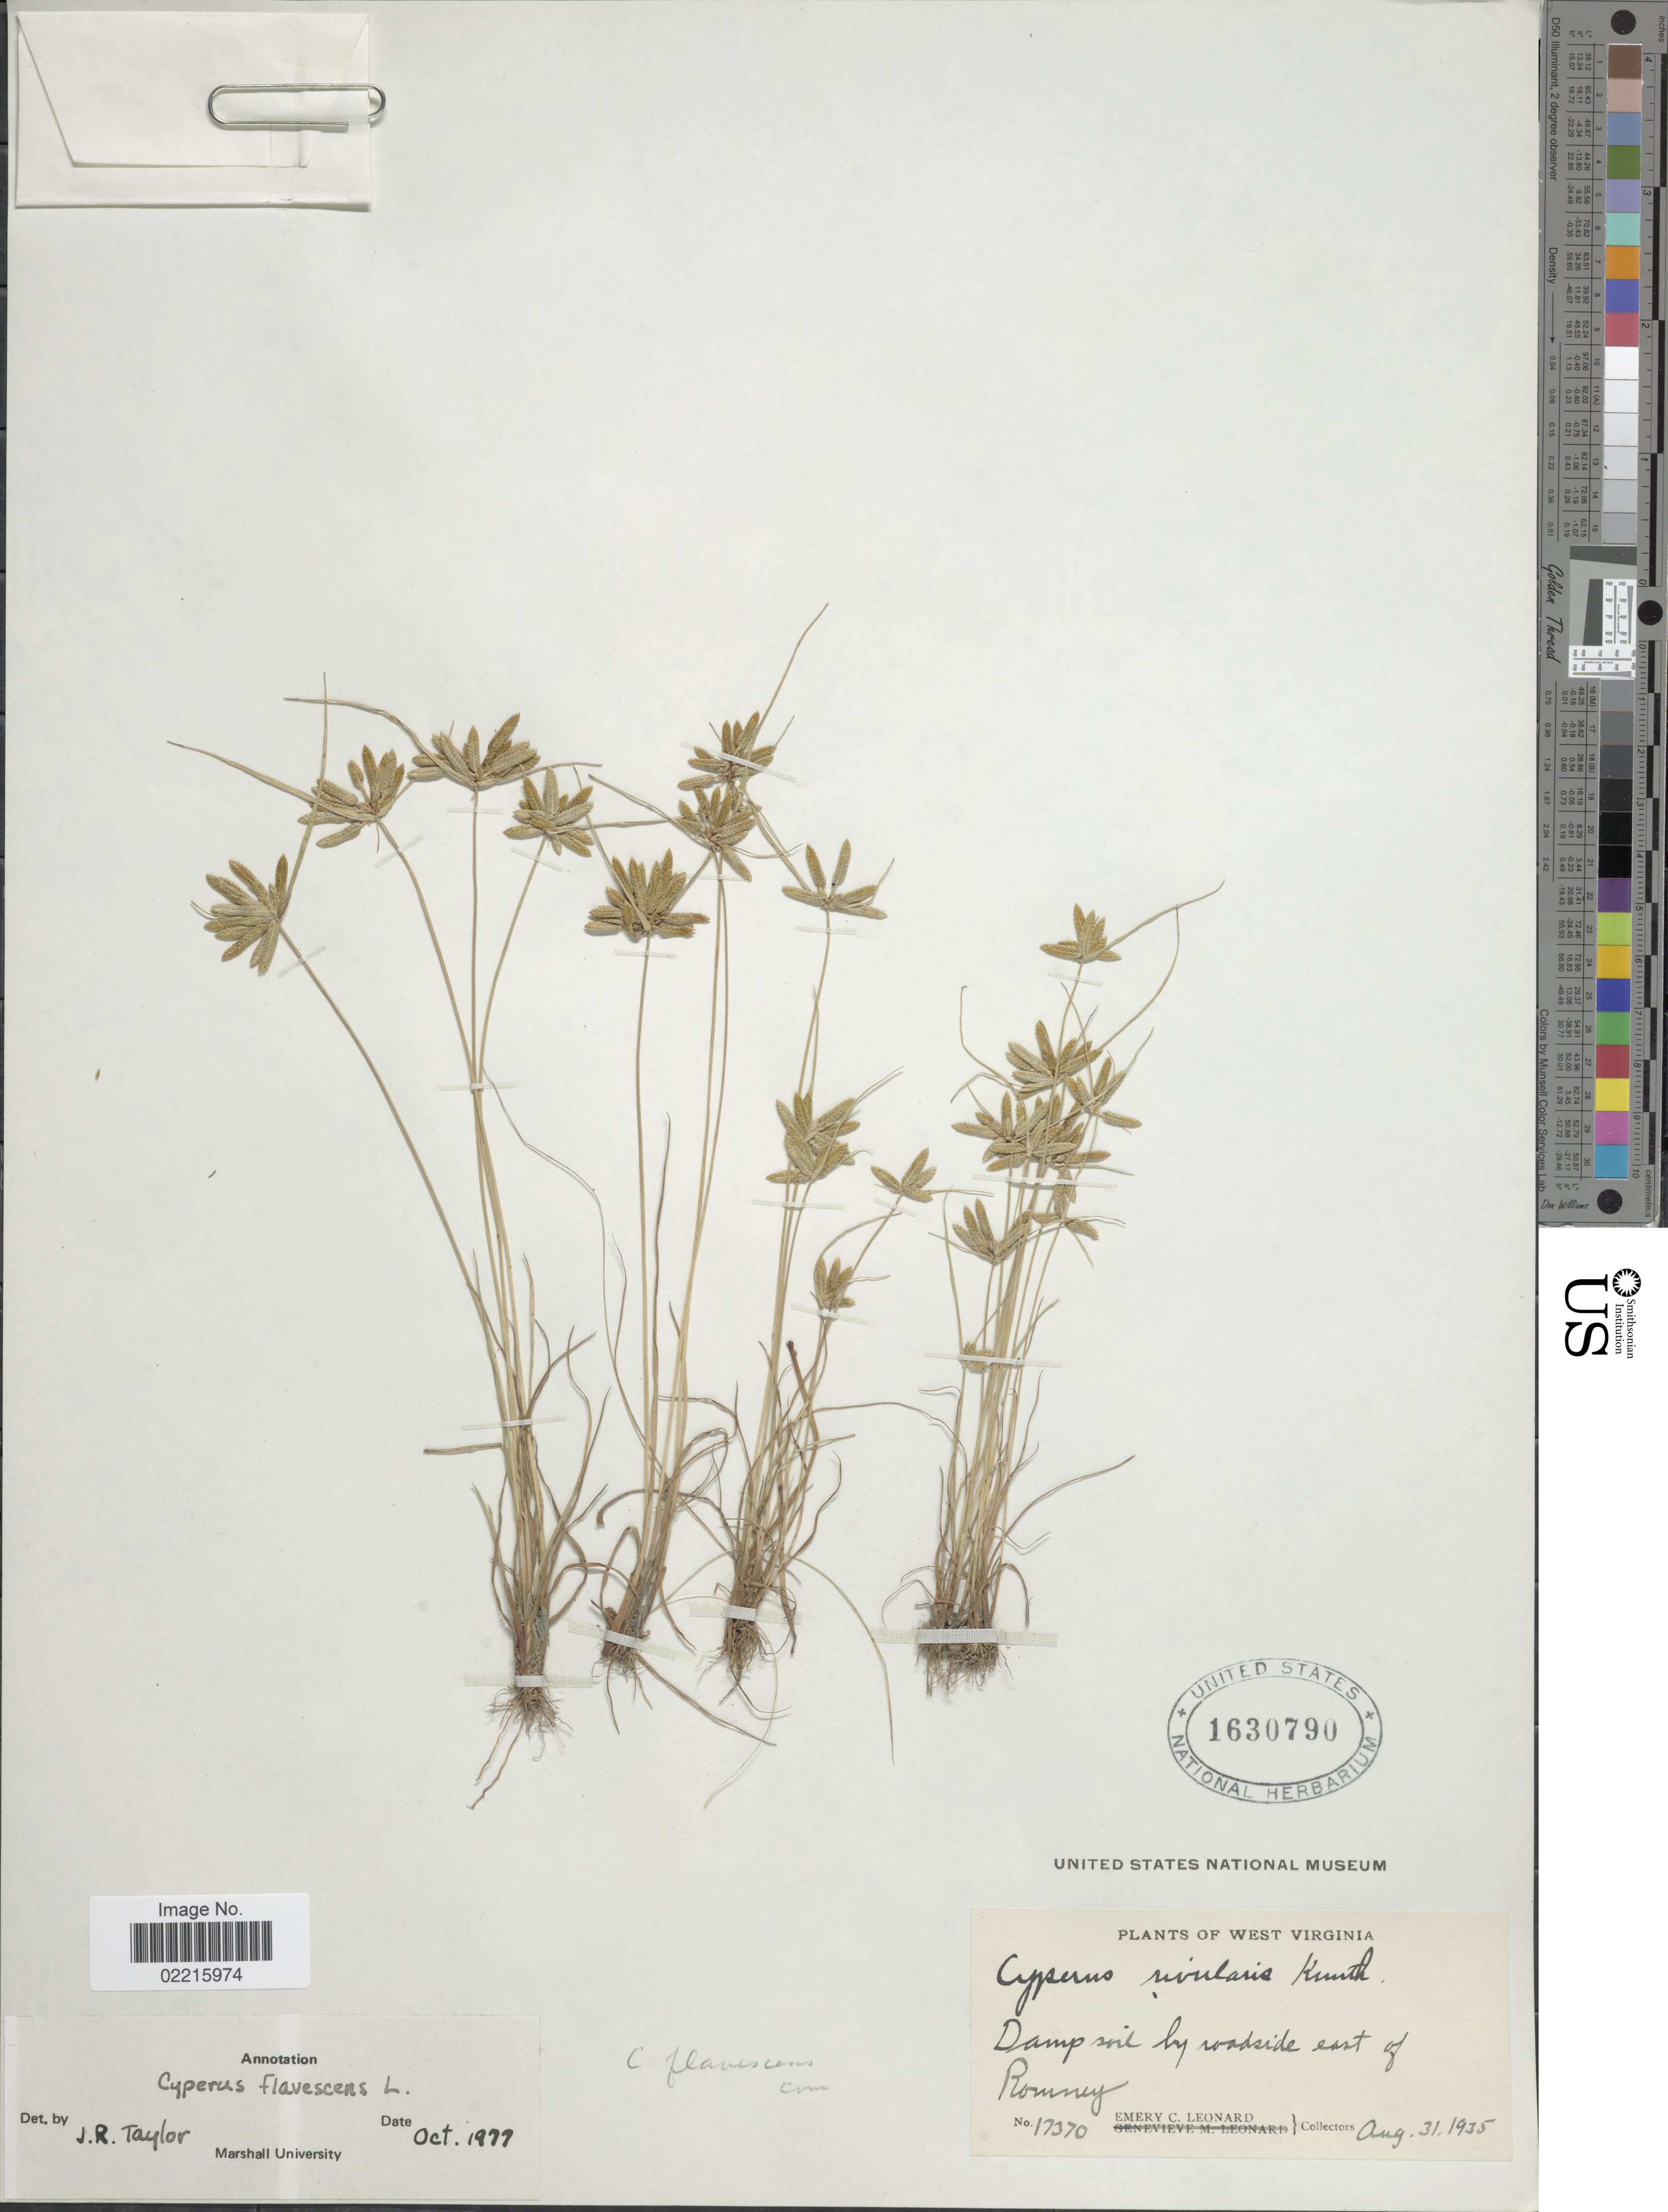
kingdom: Plantae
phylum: Tracheophyta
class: Liliopsida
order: Poales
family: Cyperaceae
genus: Cyperus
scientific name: Cyperus flavescens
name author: L.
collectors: E. C. Leonard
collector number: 17370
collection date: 1935-08-31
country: United States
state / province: West Virginia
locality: Damp soil by roadside east of Romney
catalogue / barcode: US 1630790